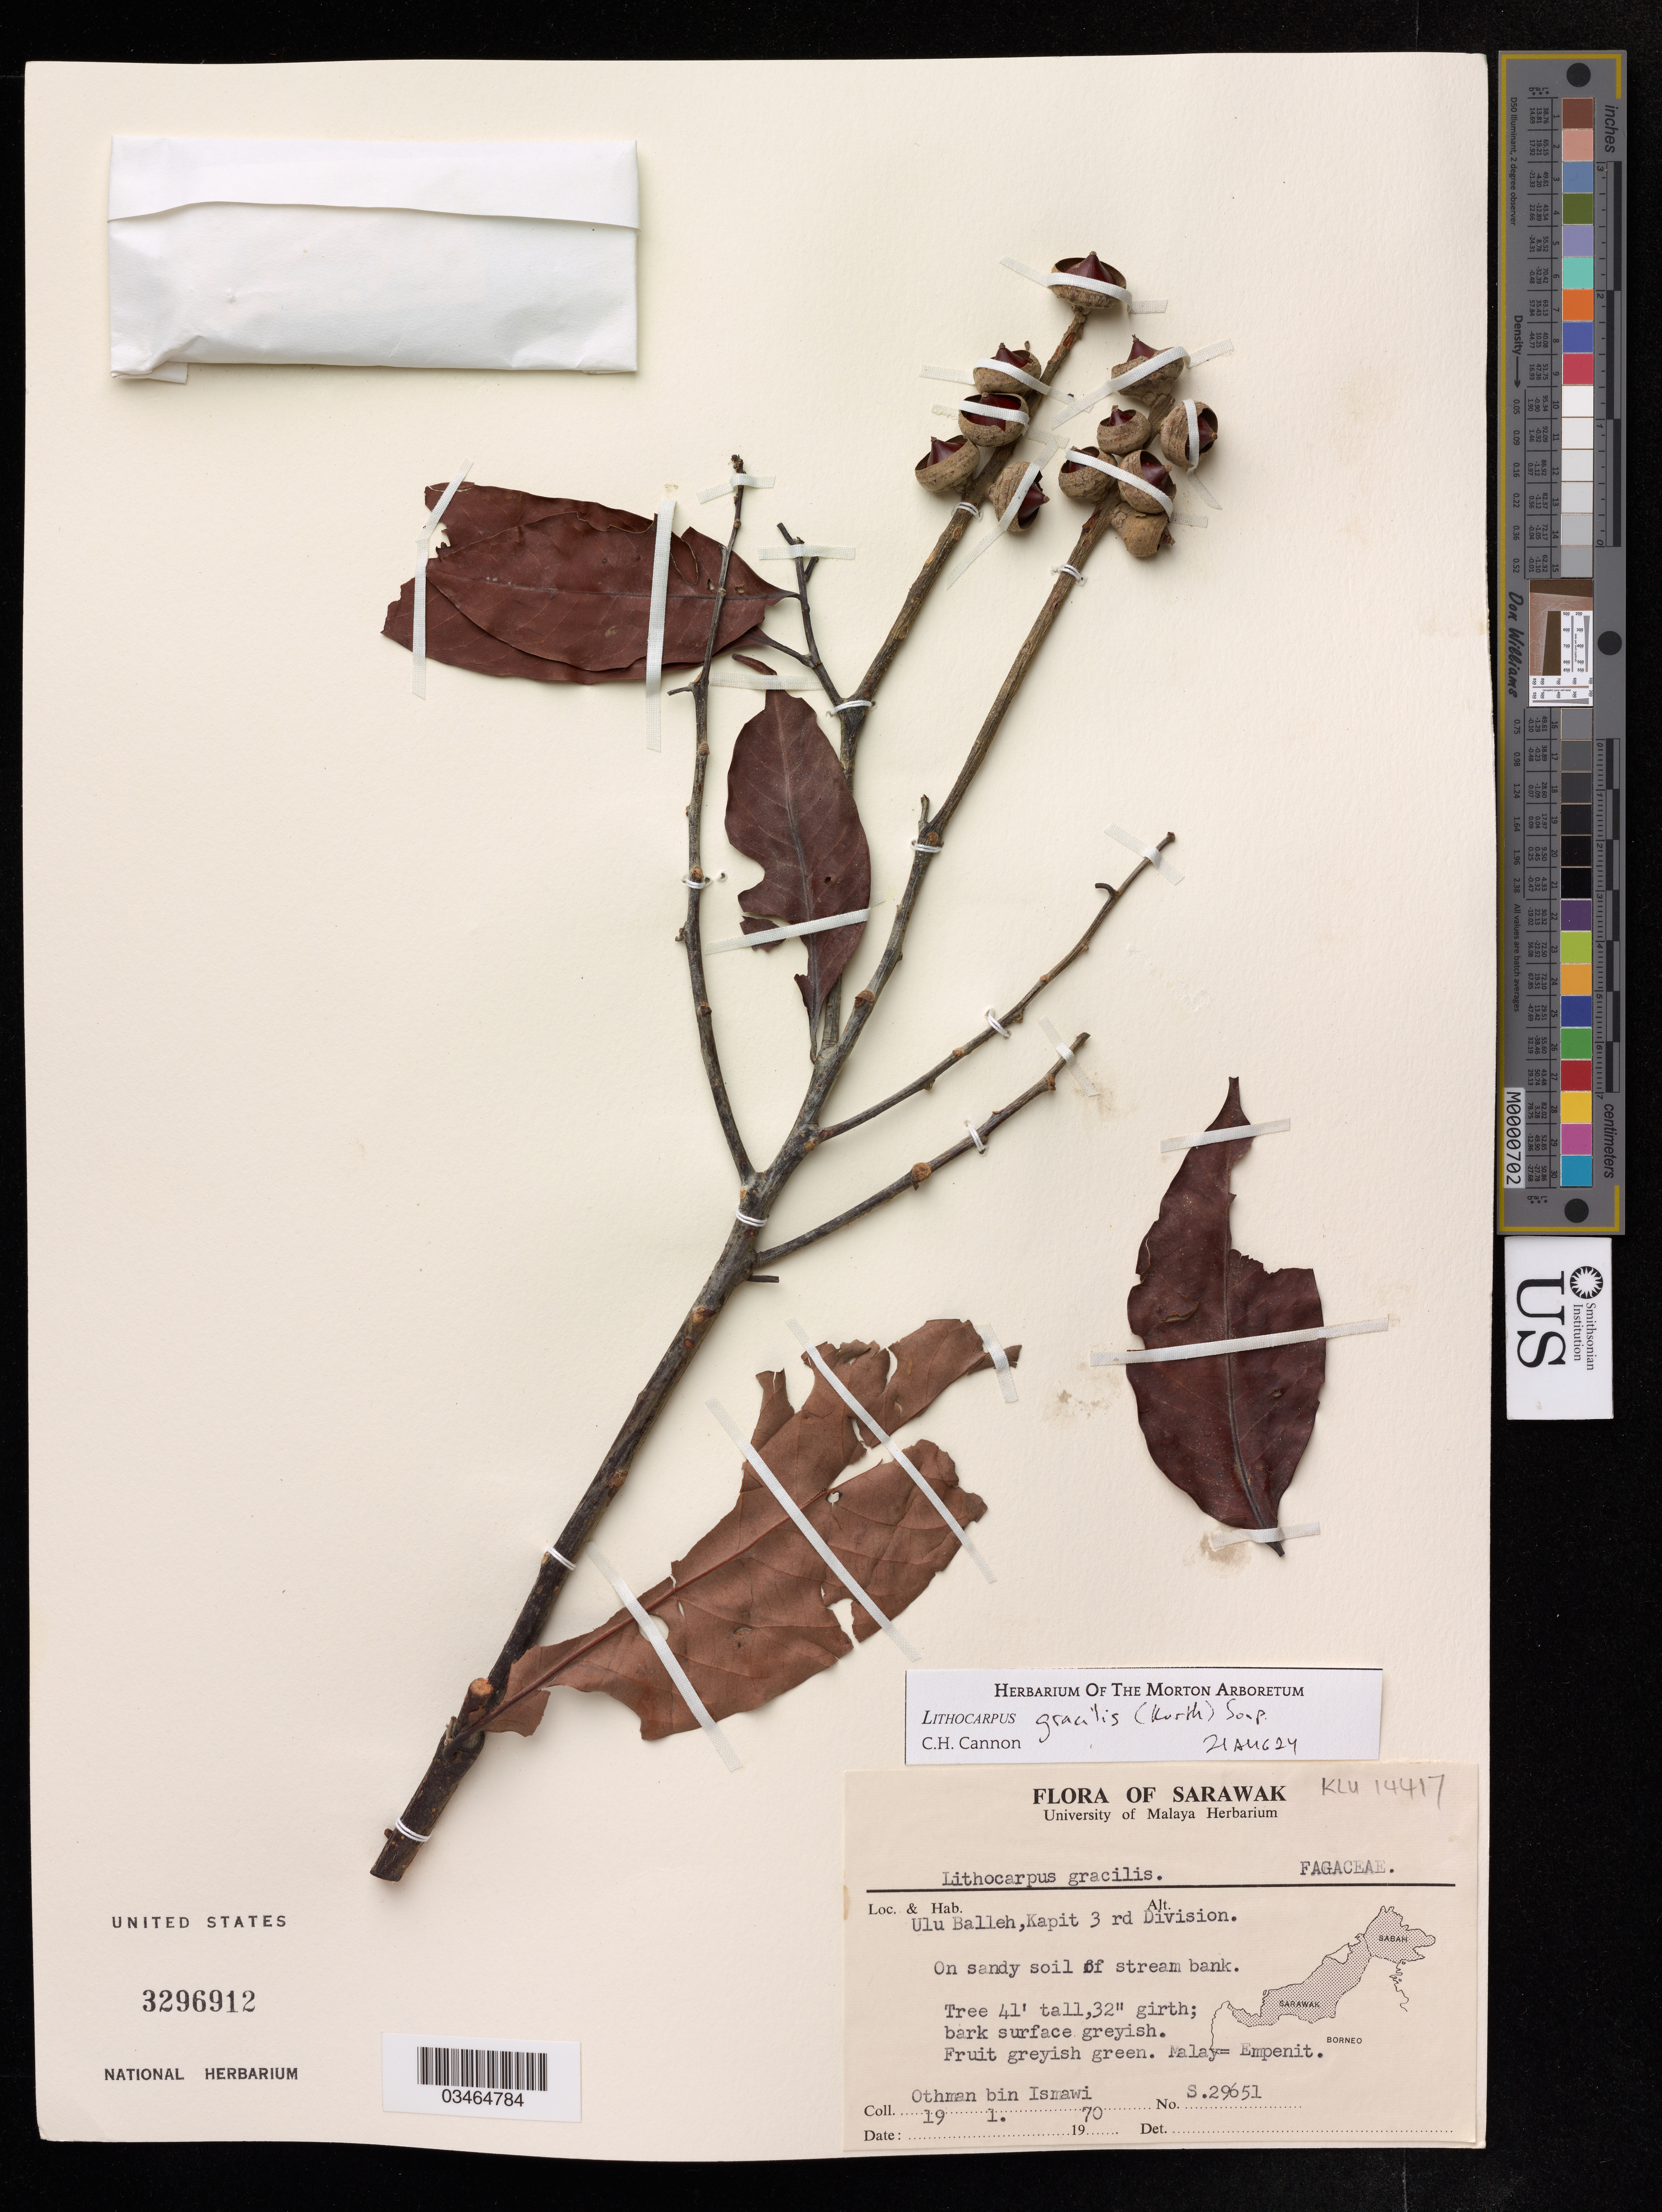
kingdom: Plantae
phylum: Tracheophyta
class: Magnoliopsida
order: Fagales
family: Fagaceae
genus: Lithocarpus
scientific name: Lithocarpus gracilis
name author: (Korth.) Soepadmo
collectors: O. Ismawi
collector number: S.29651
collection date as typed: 19 Jan70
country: Malaysia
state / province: Sarawak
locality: Ulu Balleh, Kapit 3rd Division. On sandy soil of stream bank.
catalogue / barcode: US 3296912